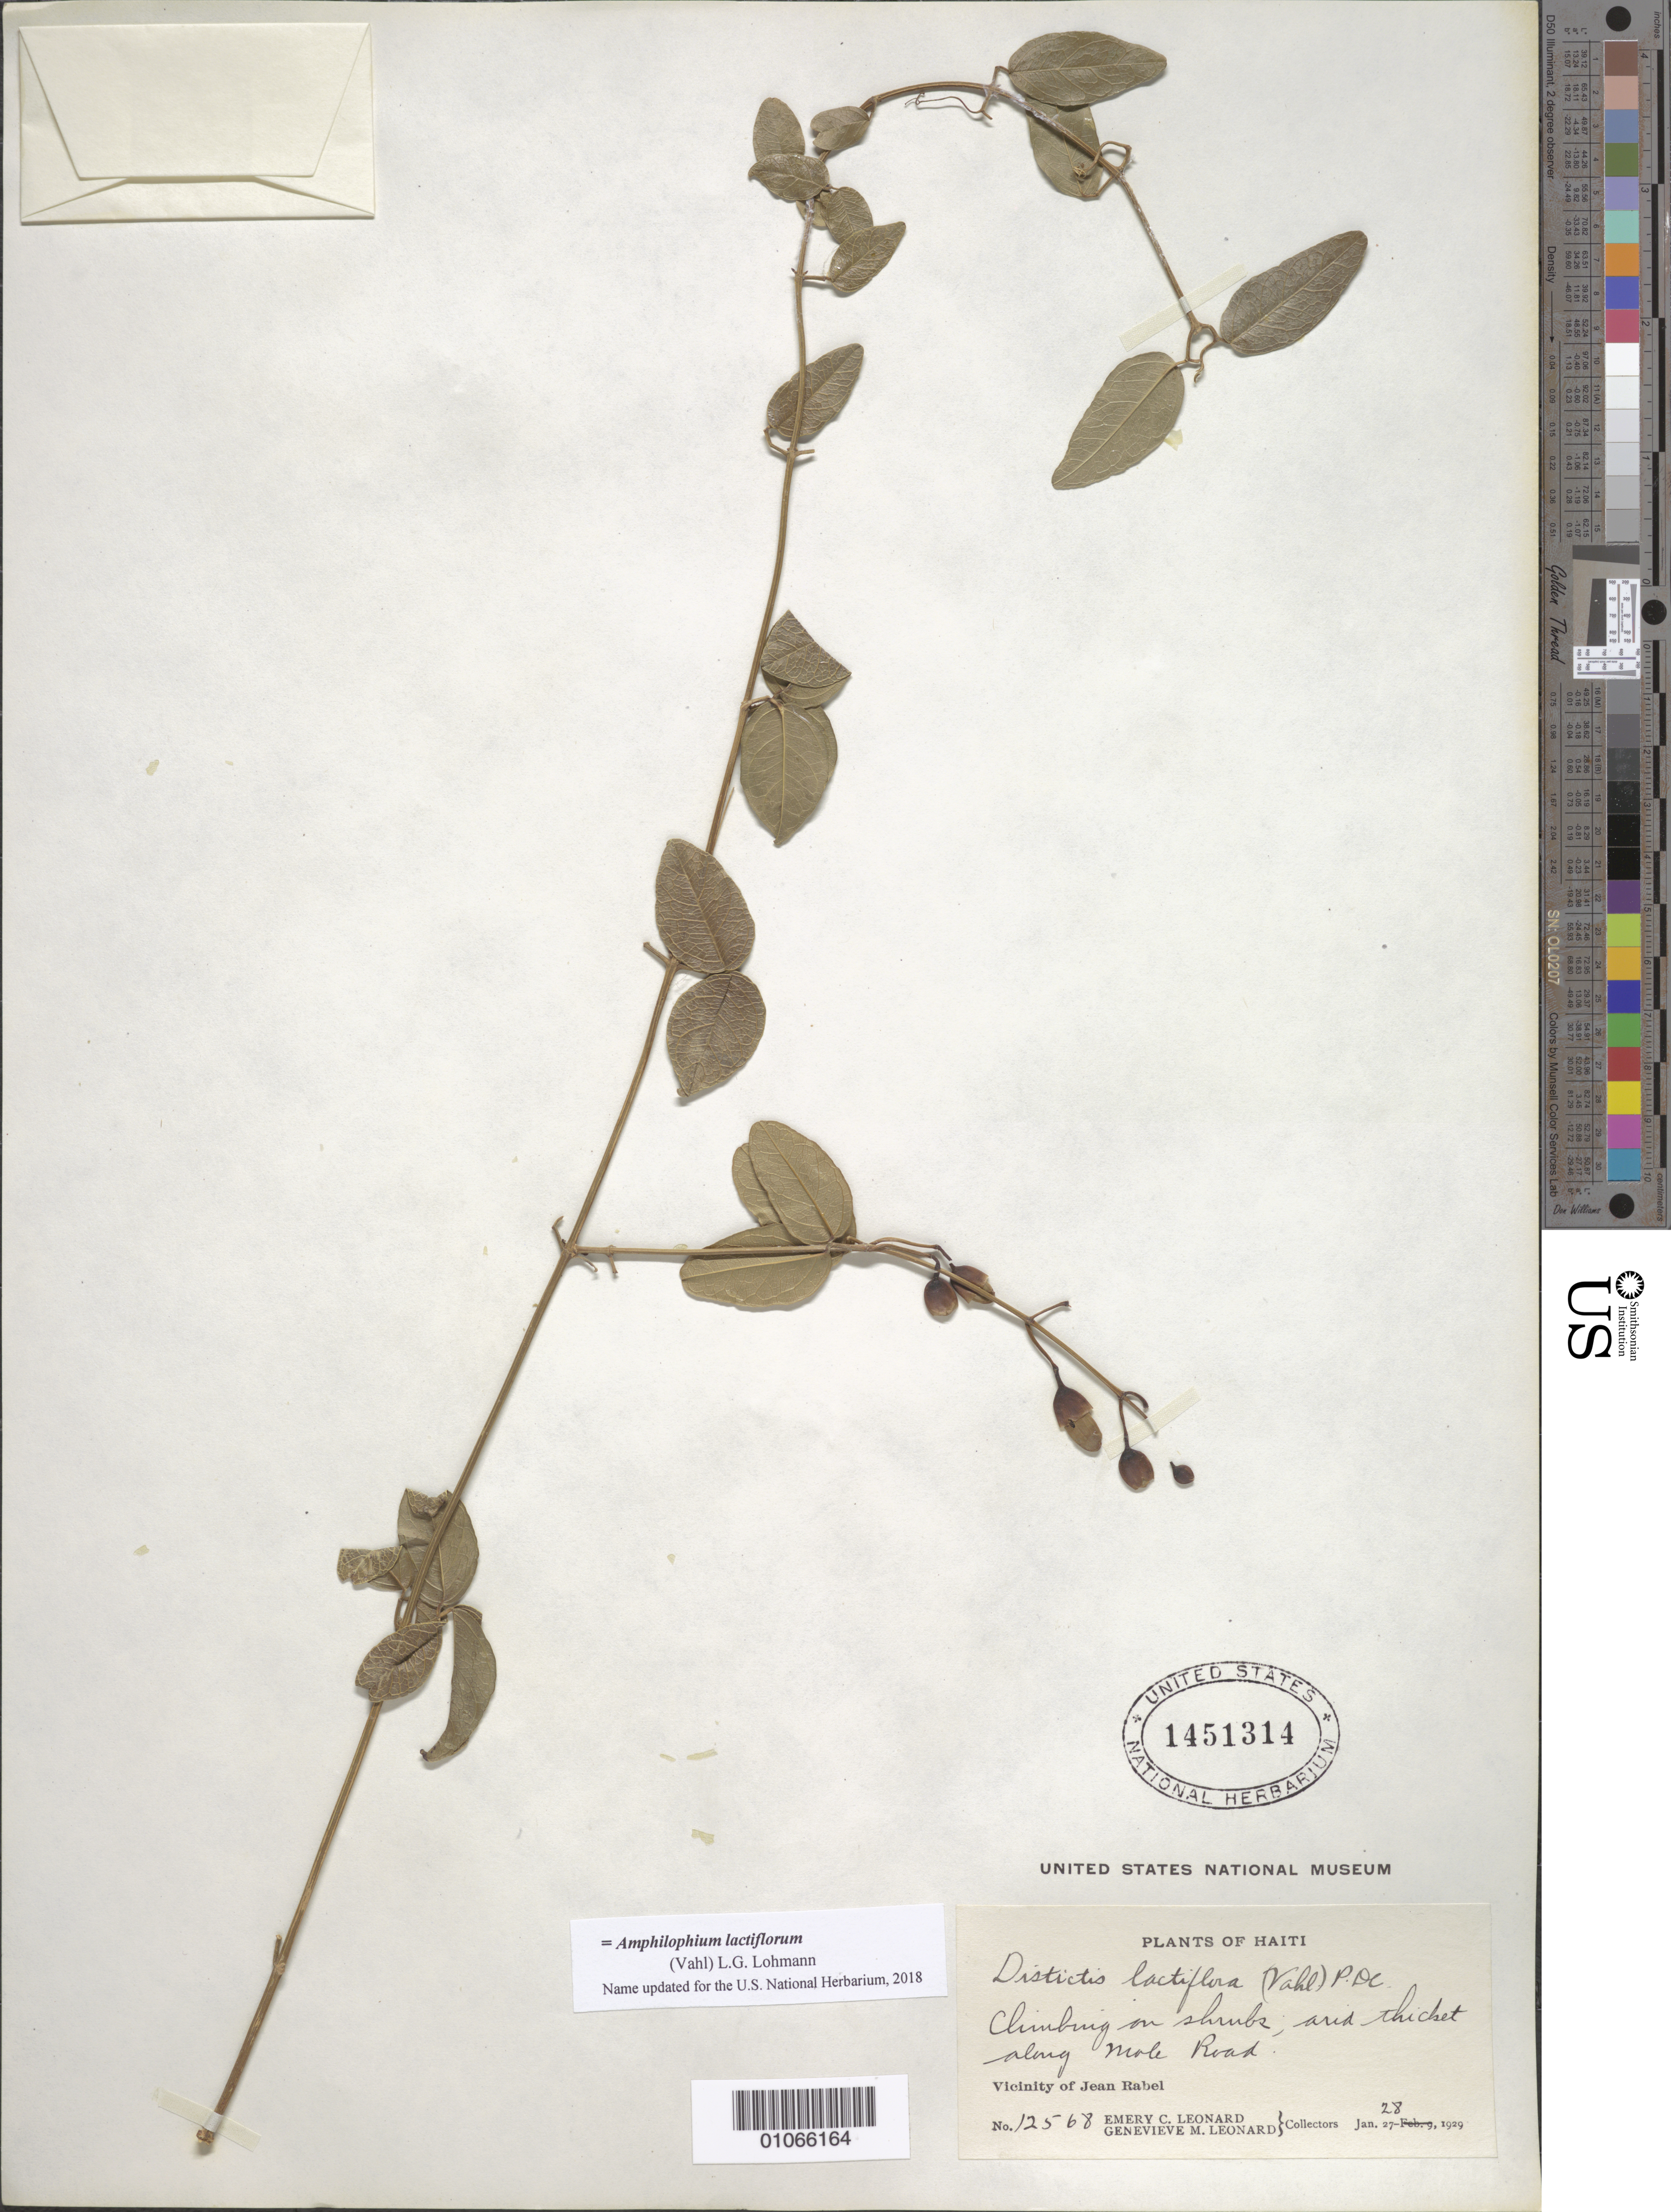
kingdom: Plantae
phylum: Tracheophyta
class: Magnoliopsida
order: Lamiales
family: Bignoniaceae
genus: Amphilophium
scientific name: Amphilophium lactiflorum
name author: (Vahl) L.G. Lohmann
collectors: E. C. Leonard & G. M. Leonard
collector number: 12568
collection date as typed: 28 Jan 1929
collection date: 1929-01-28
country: Haiti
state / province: Nord-Est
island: Hispaniola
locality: Vicinity of Jean Rabel, climbing on shrubs, arid thicket along Mole Road.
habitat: Arid thicket along road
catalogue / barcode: US 1451314